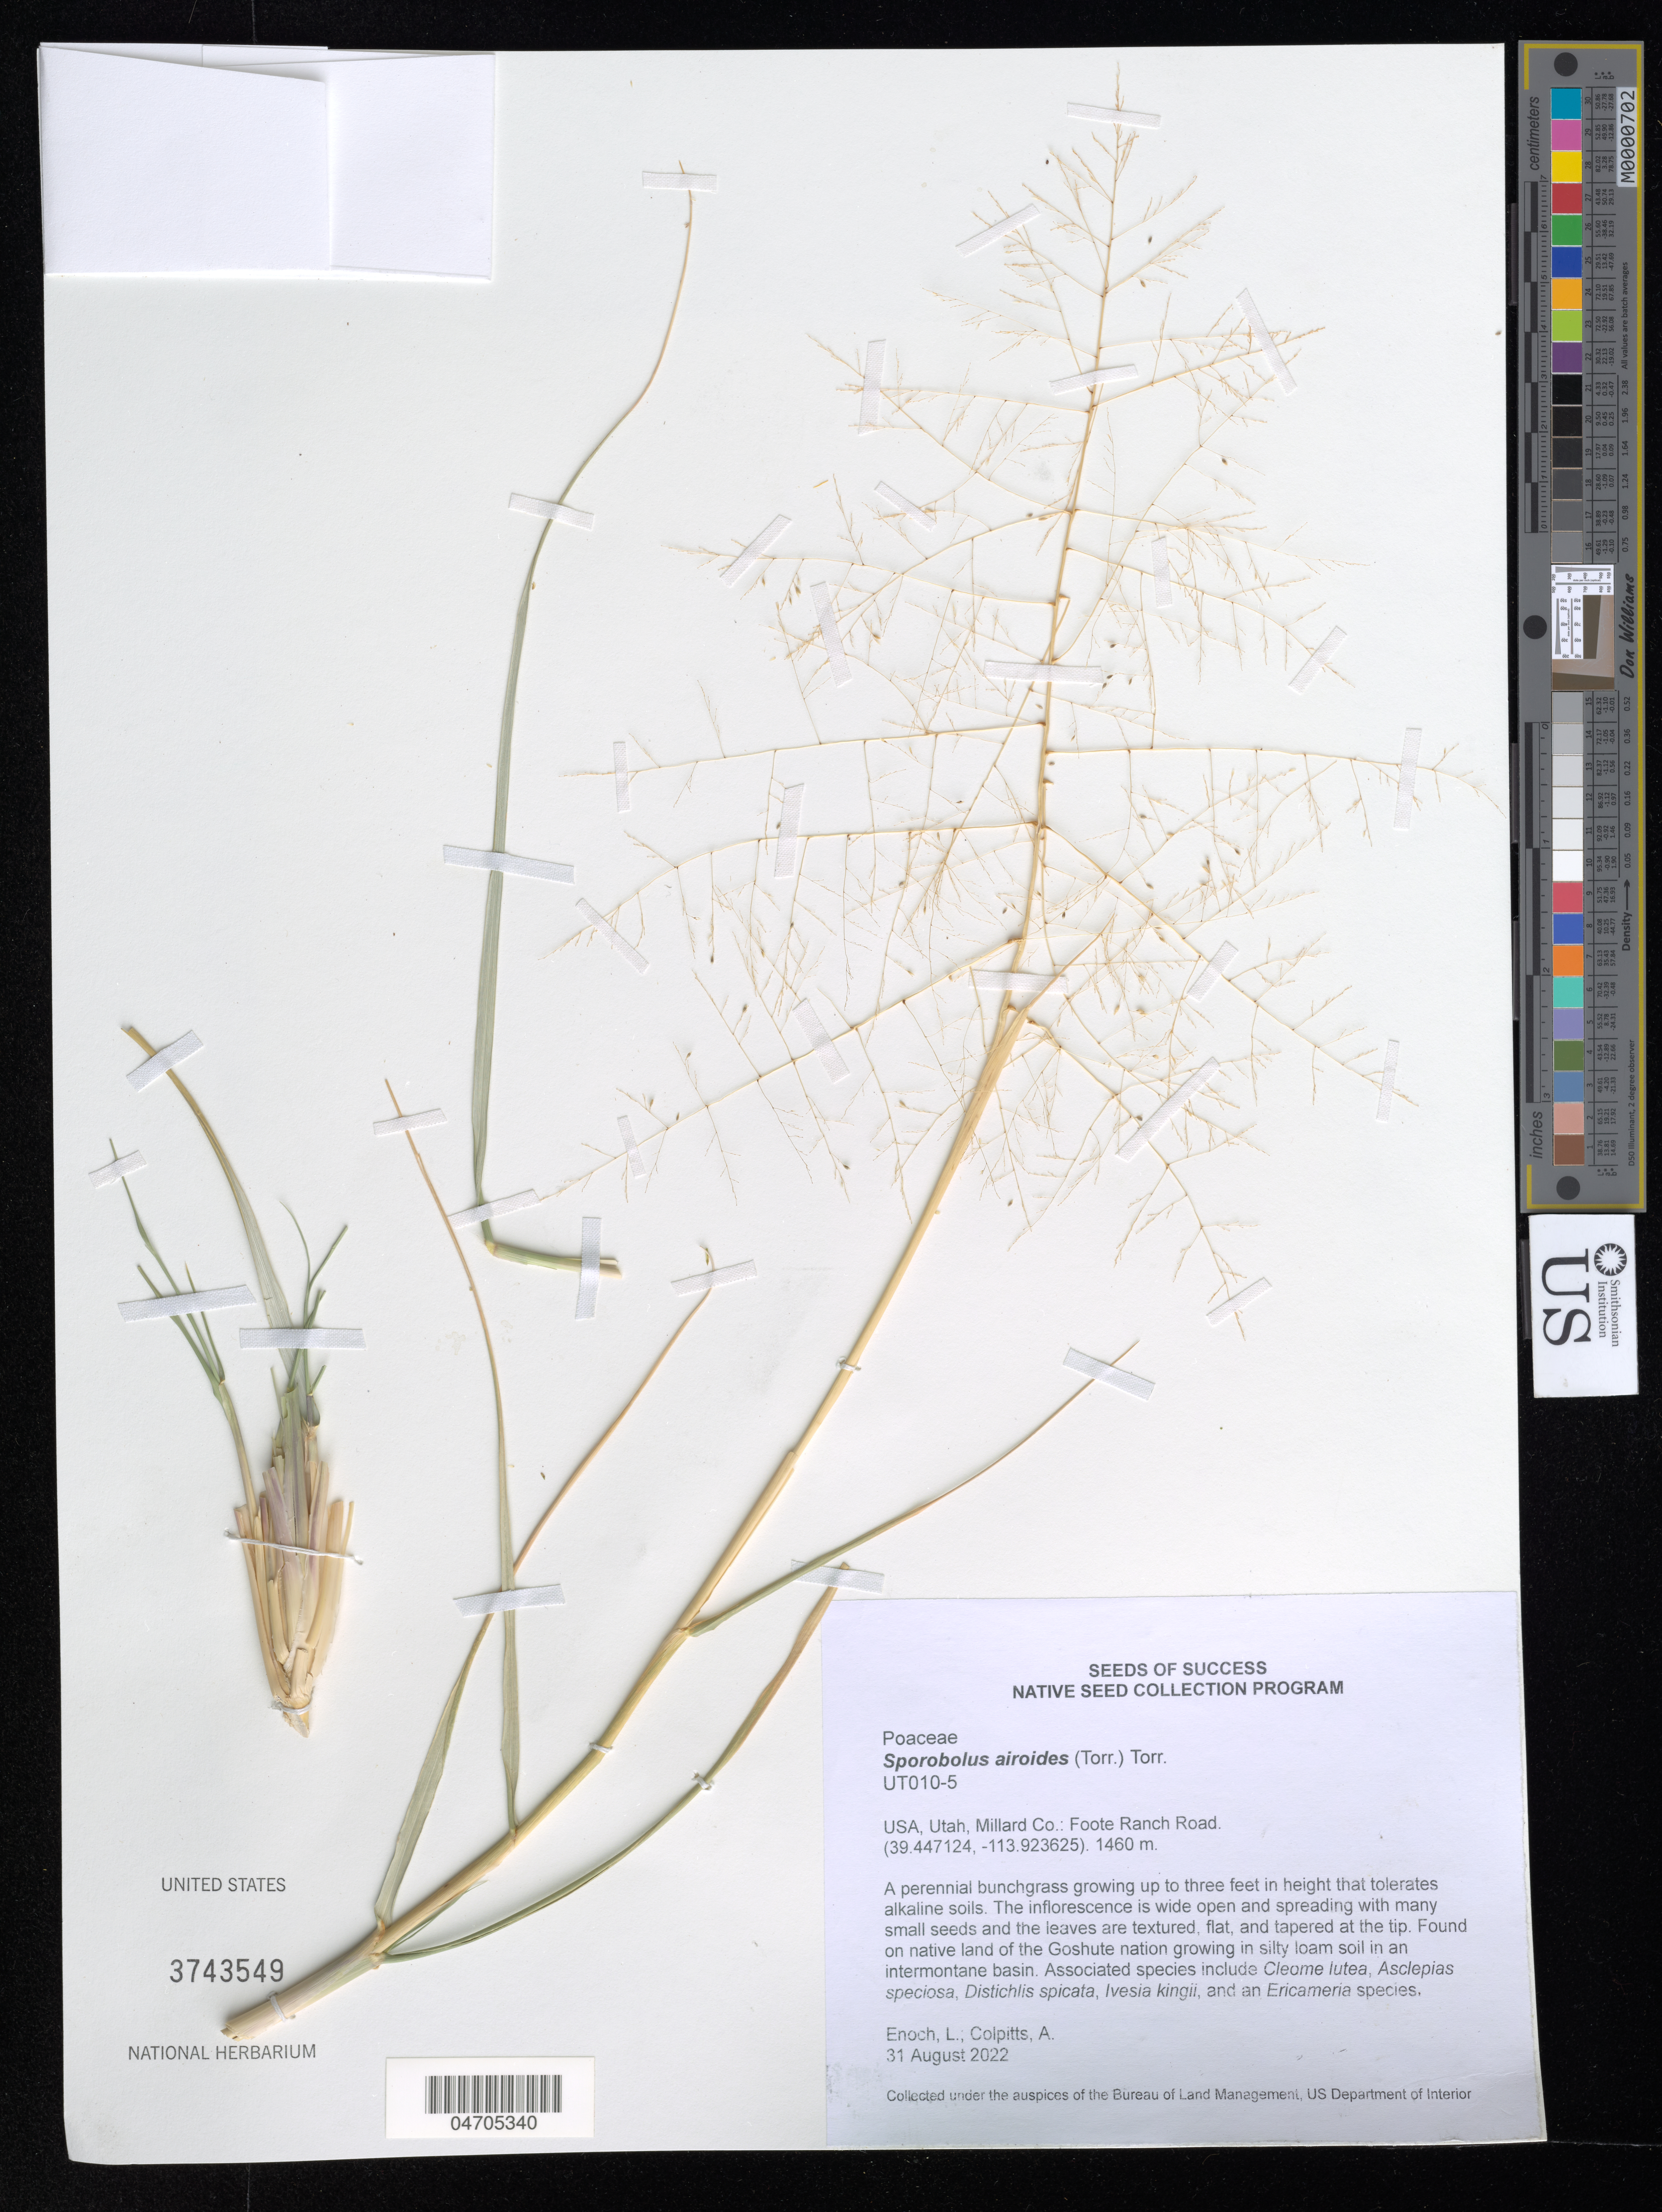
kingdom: Plantae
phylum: Tracheophyta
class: Liliopsida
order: Poales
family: Poaceae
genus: Sporobolus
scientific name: Sporobolus airoides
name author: (Torr.) Torr.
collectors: L. Enoch & A. Colpitts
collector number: UT010-5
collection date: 2022-08-31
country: United States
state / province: Utah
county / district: Millard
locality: Millard Co.: Foote Ranch Road.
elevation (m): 1460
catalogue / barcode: US 3743549